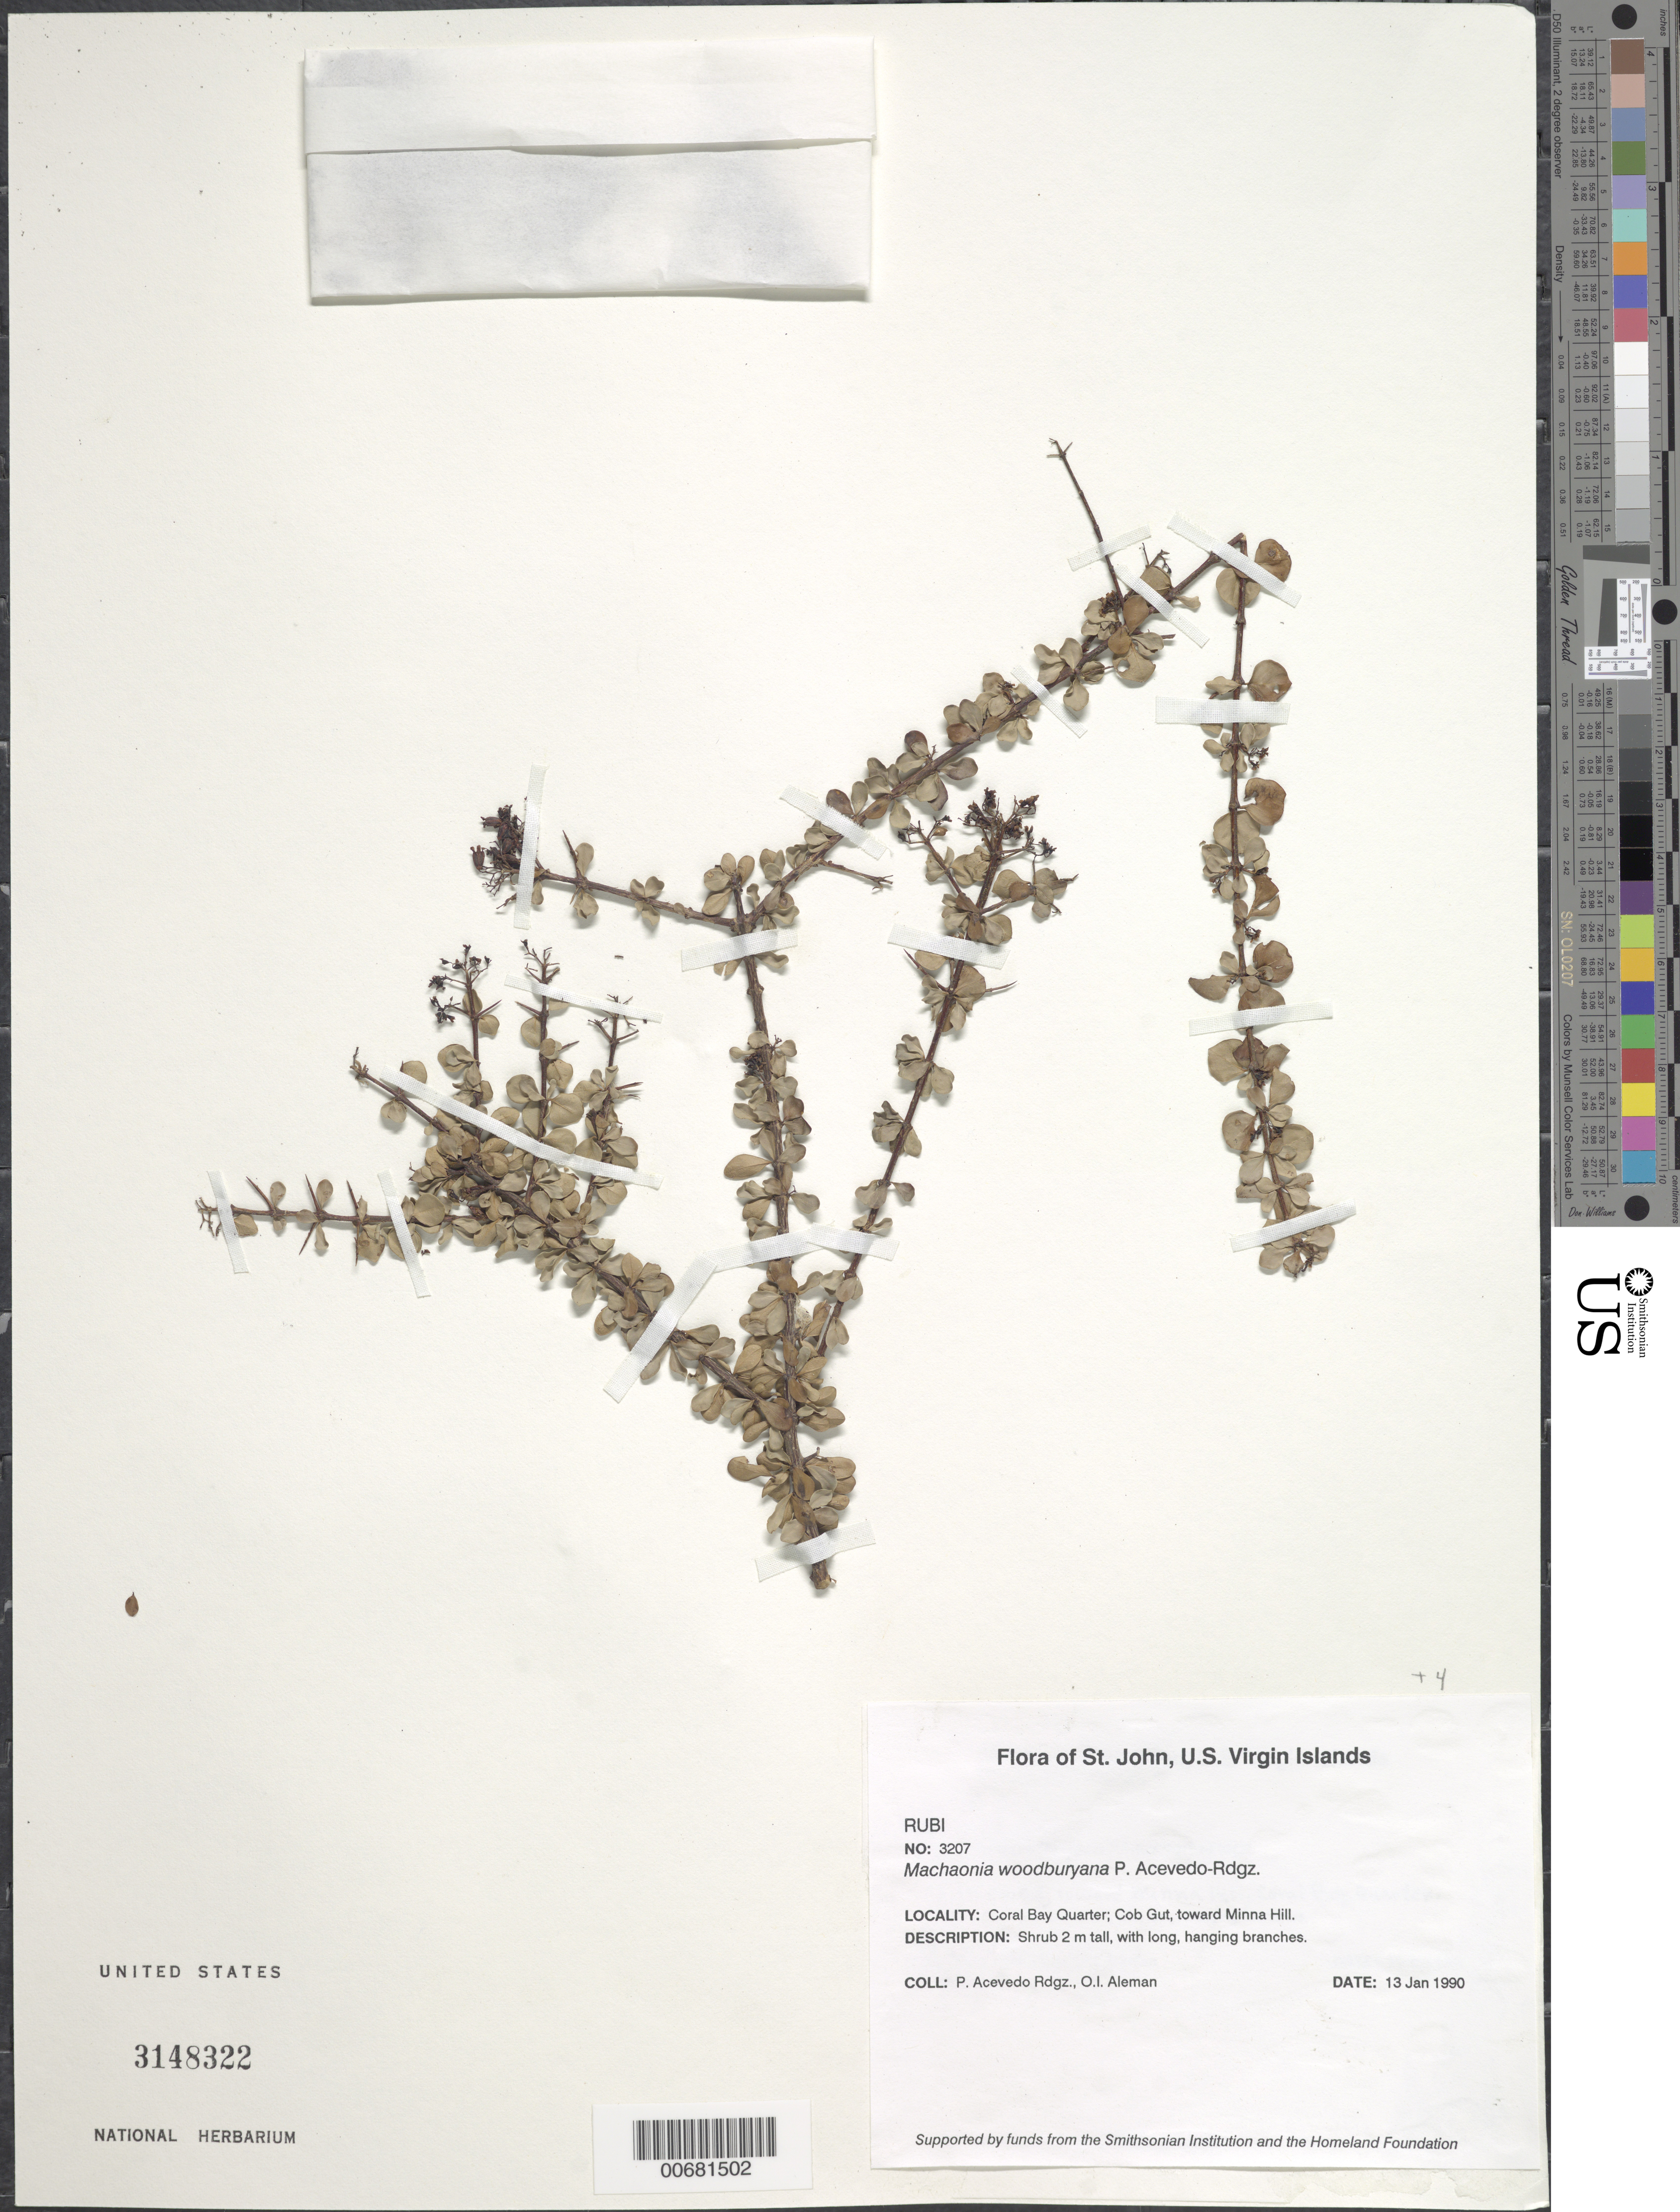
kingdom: Plantae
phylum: Tracheophyta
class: Magnoliopsida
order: Gentianales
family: Rubiaceae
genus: Machaonia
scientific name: Machaonia woodburyana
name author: Acev.-Rodr.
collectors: P. Acevedo-Rodr. & O. Alemán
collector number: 3207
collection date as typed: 13 Jan 1990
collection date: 1990-01-13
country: U.S. Virgin Islands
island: St. John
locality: Coral Bay Quarter; Cob Gut, toward Minna Hill.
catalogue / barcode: US 3148322